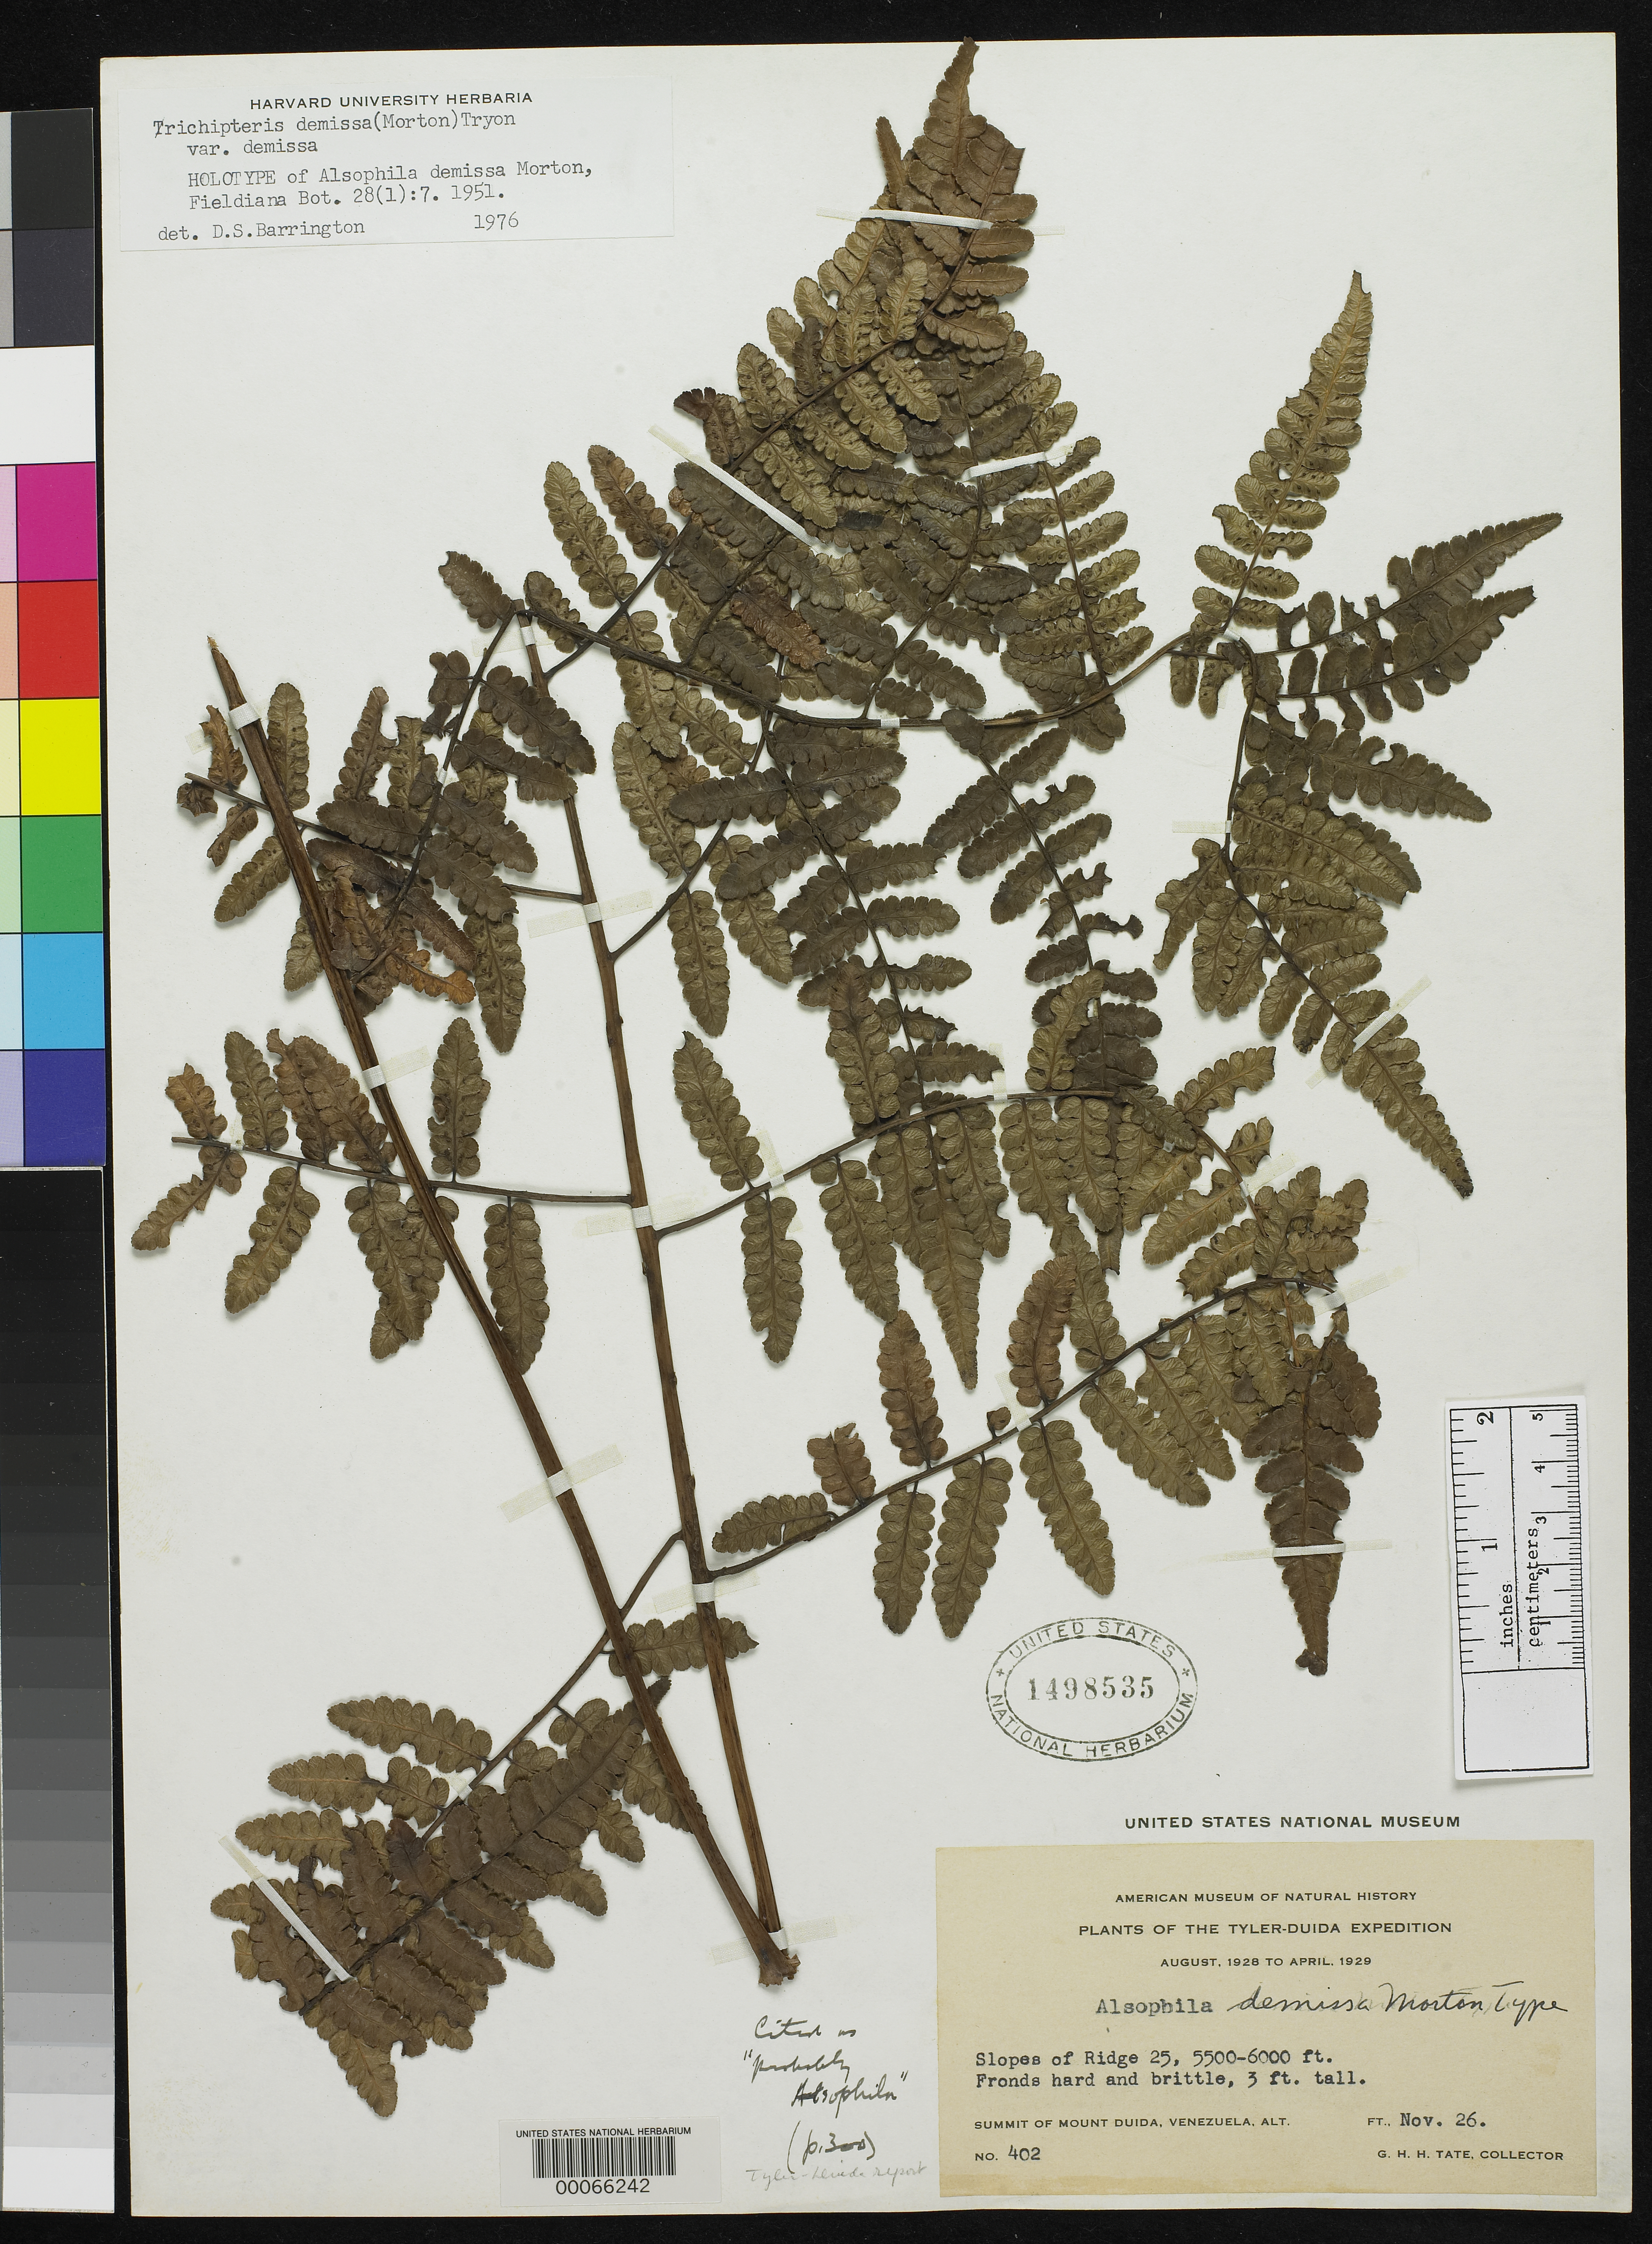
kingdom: Plantae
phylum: Tracheophyta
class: Polypodiopsida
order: Cyatheales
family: Cyatheaceae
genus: Alsophila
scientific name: Alsophila demissa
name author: C.V. Morton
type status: Holotype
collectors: G. H. H.Tate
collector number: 402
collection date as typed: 26 Nov 1928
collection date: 1928-11-26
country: Venezuela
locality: Summit of Mt. Duida, slopes of ridge 25.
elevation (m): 1676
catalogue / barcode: US 1498535